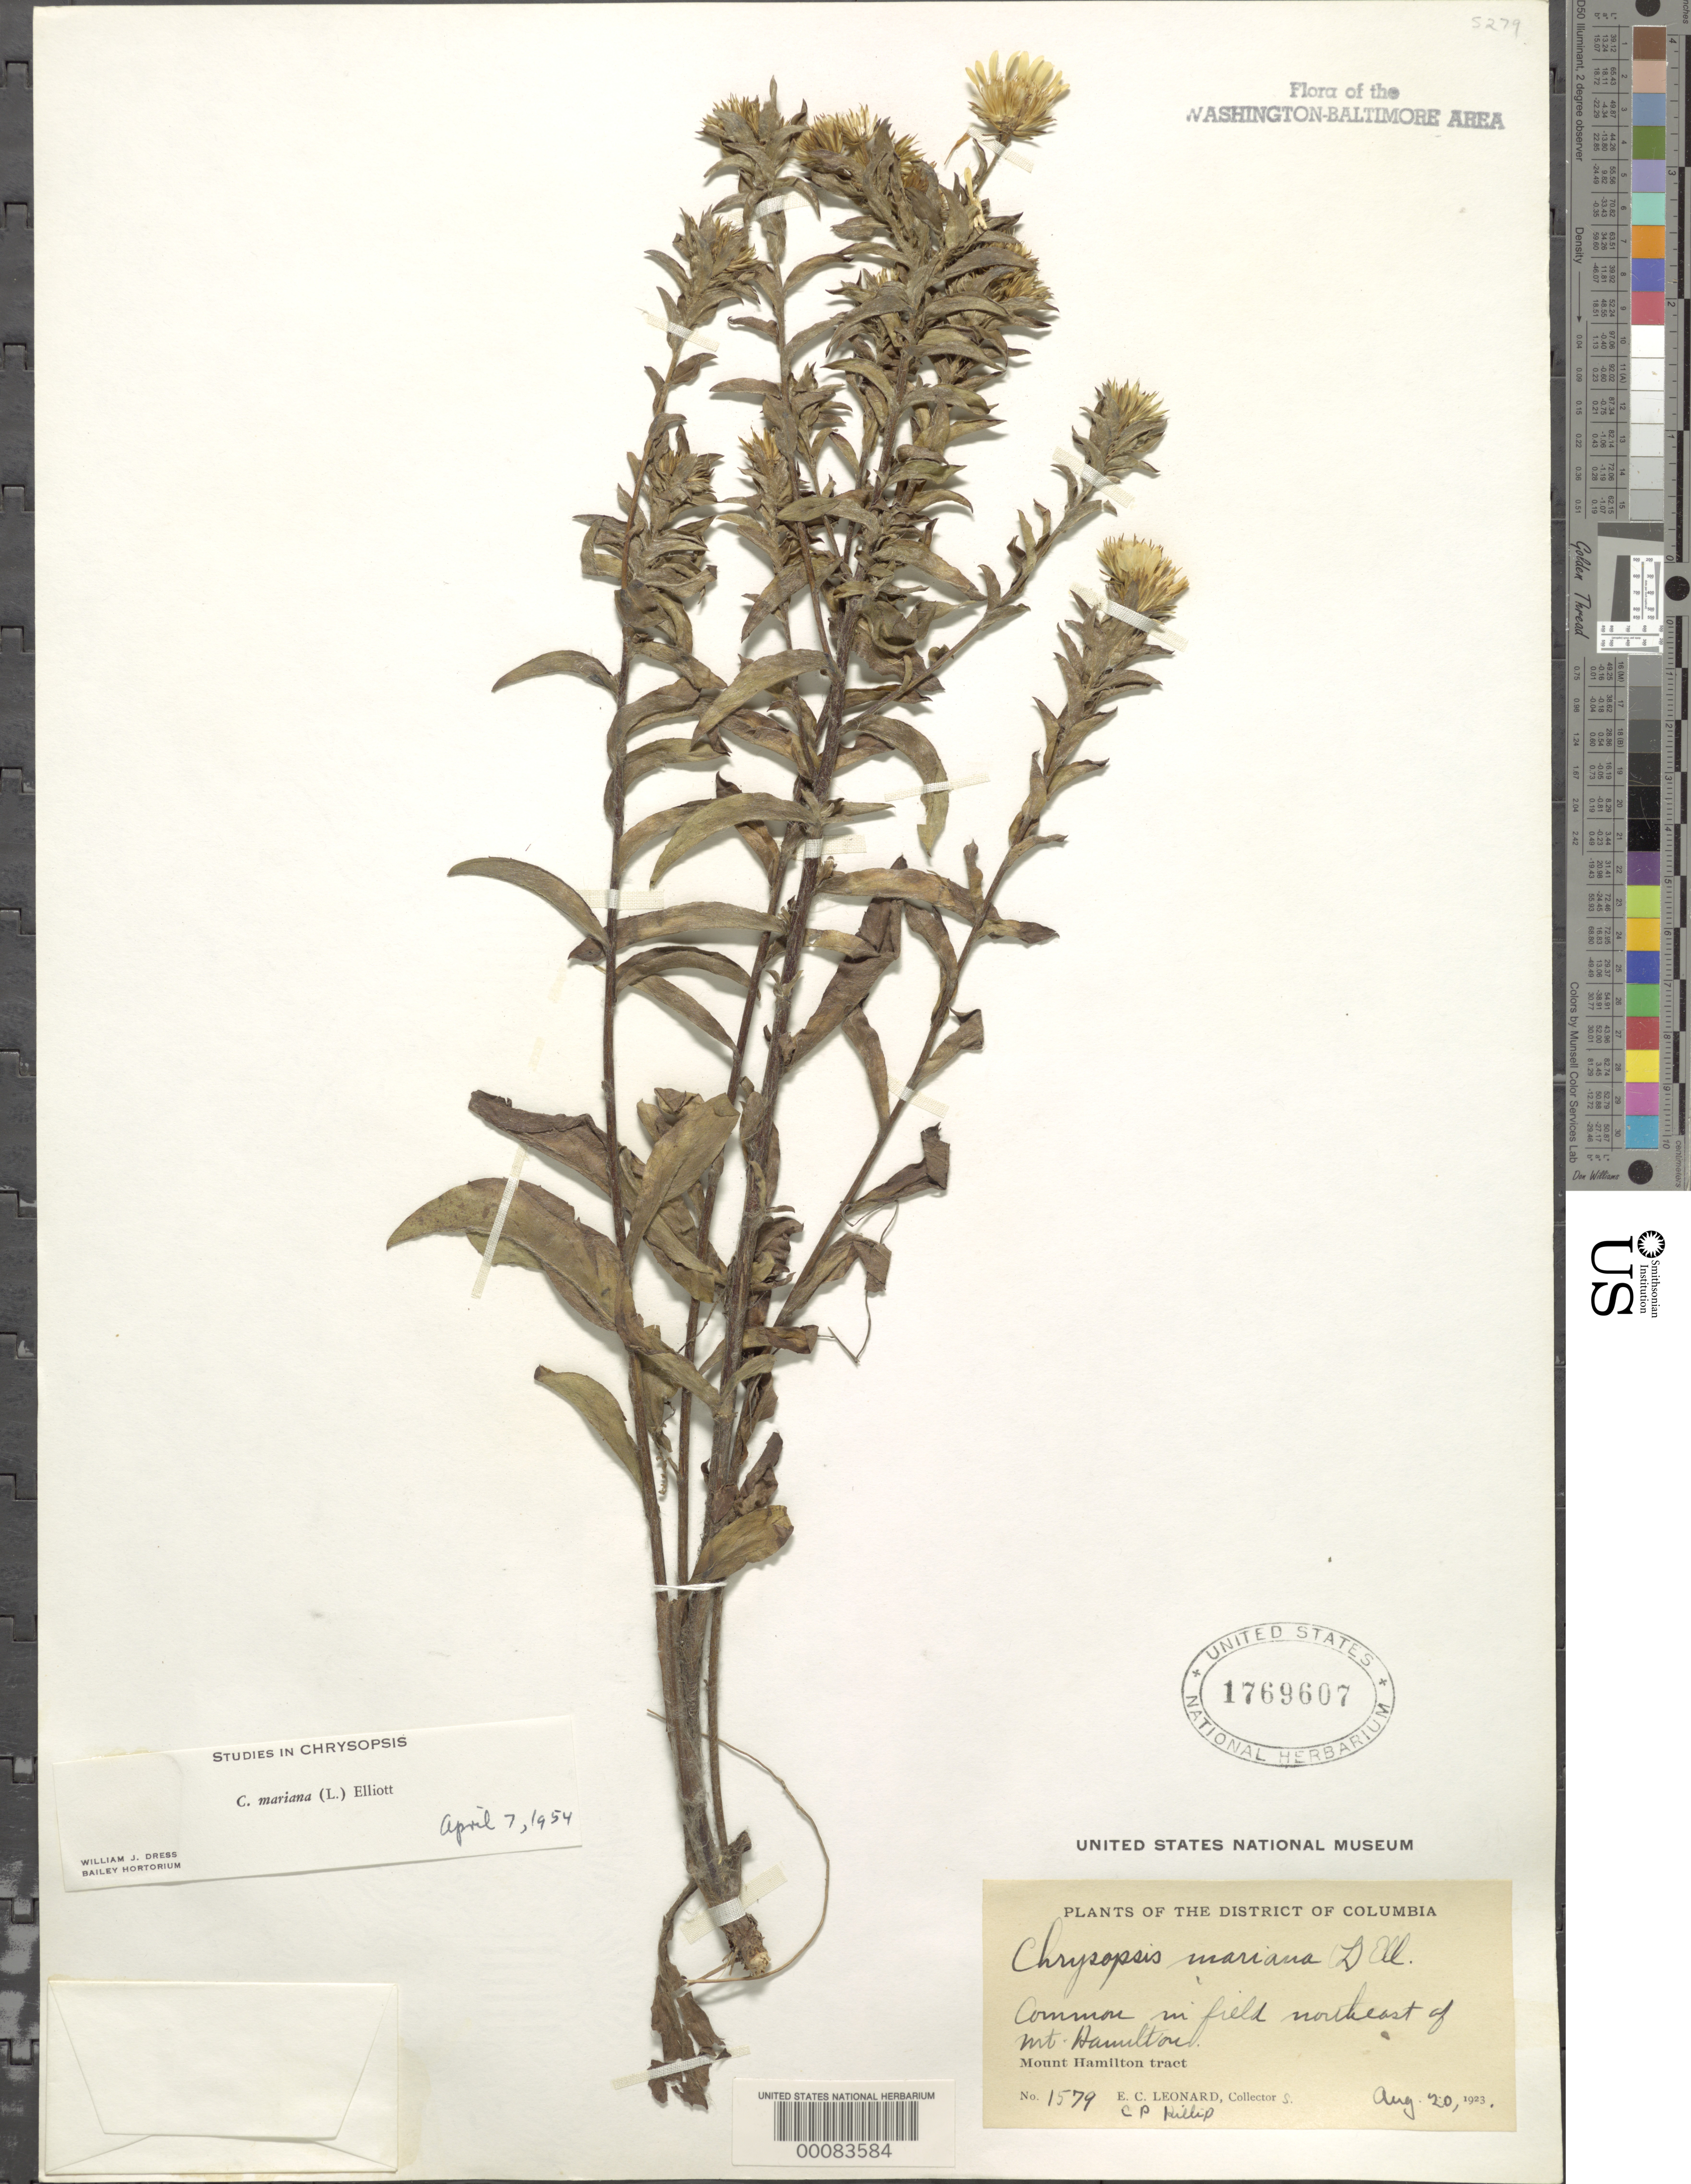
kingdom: Plantae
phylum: Tracheophyta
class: Magnoliopsida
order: Asterales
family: Asteraceae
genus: Chrysopsis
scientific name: Chrysopsis mariana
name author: (L.) Elliott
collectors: E. C. Leonard & E. P. Killip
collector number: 1579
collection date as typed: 20 Aug 1923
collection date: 1923-08-20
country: United States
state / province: District of Columbia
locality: NE of Mount Hamilton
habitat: Field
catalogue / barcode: US 1769607